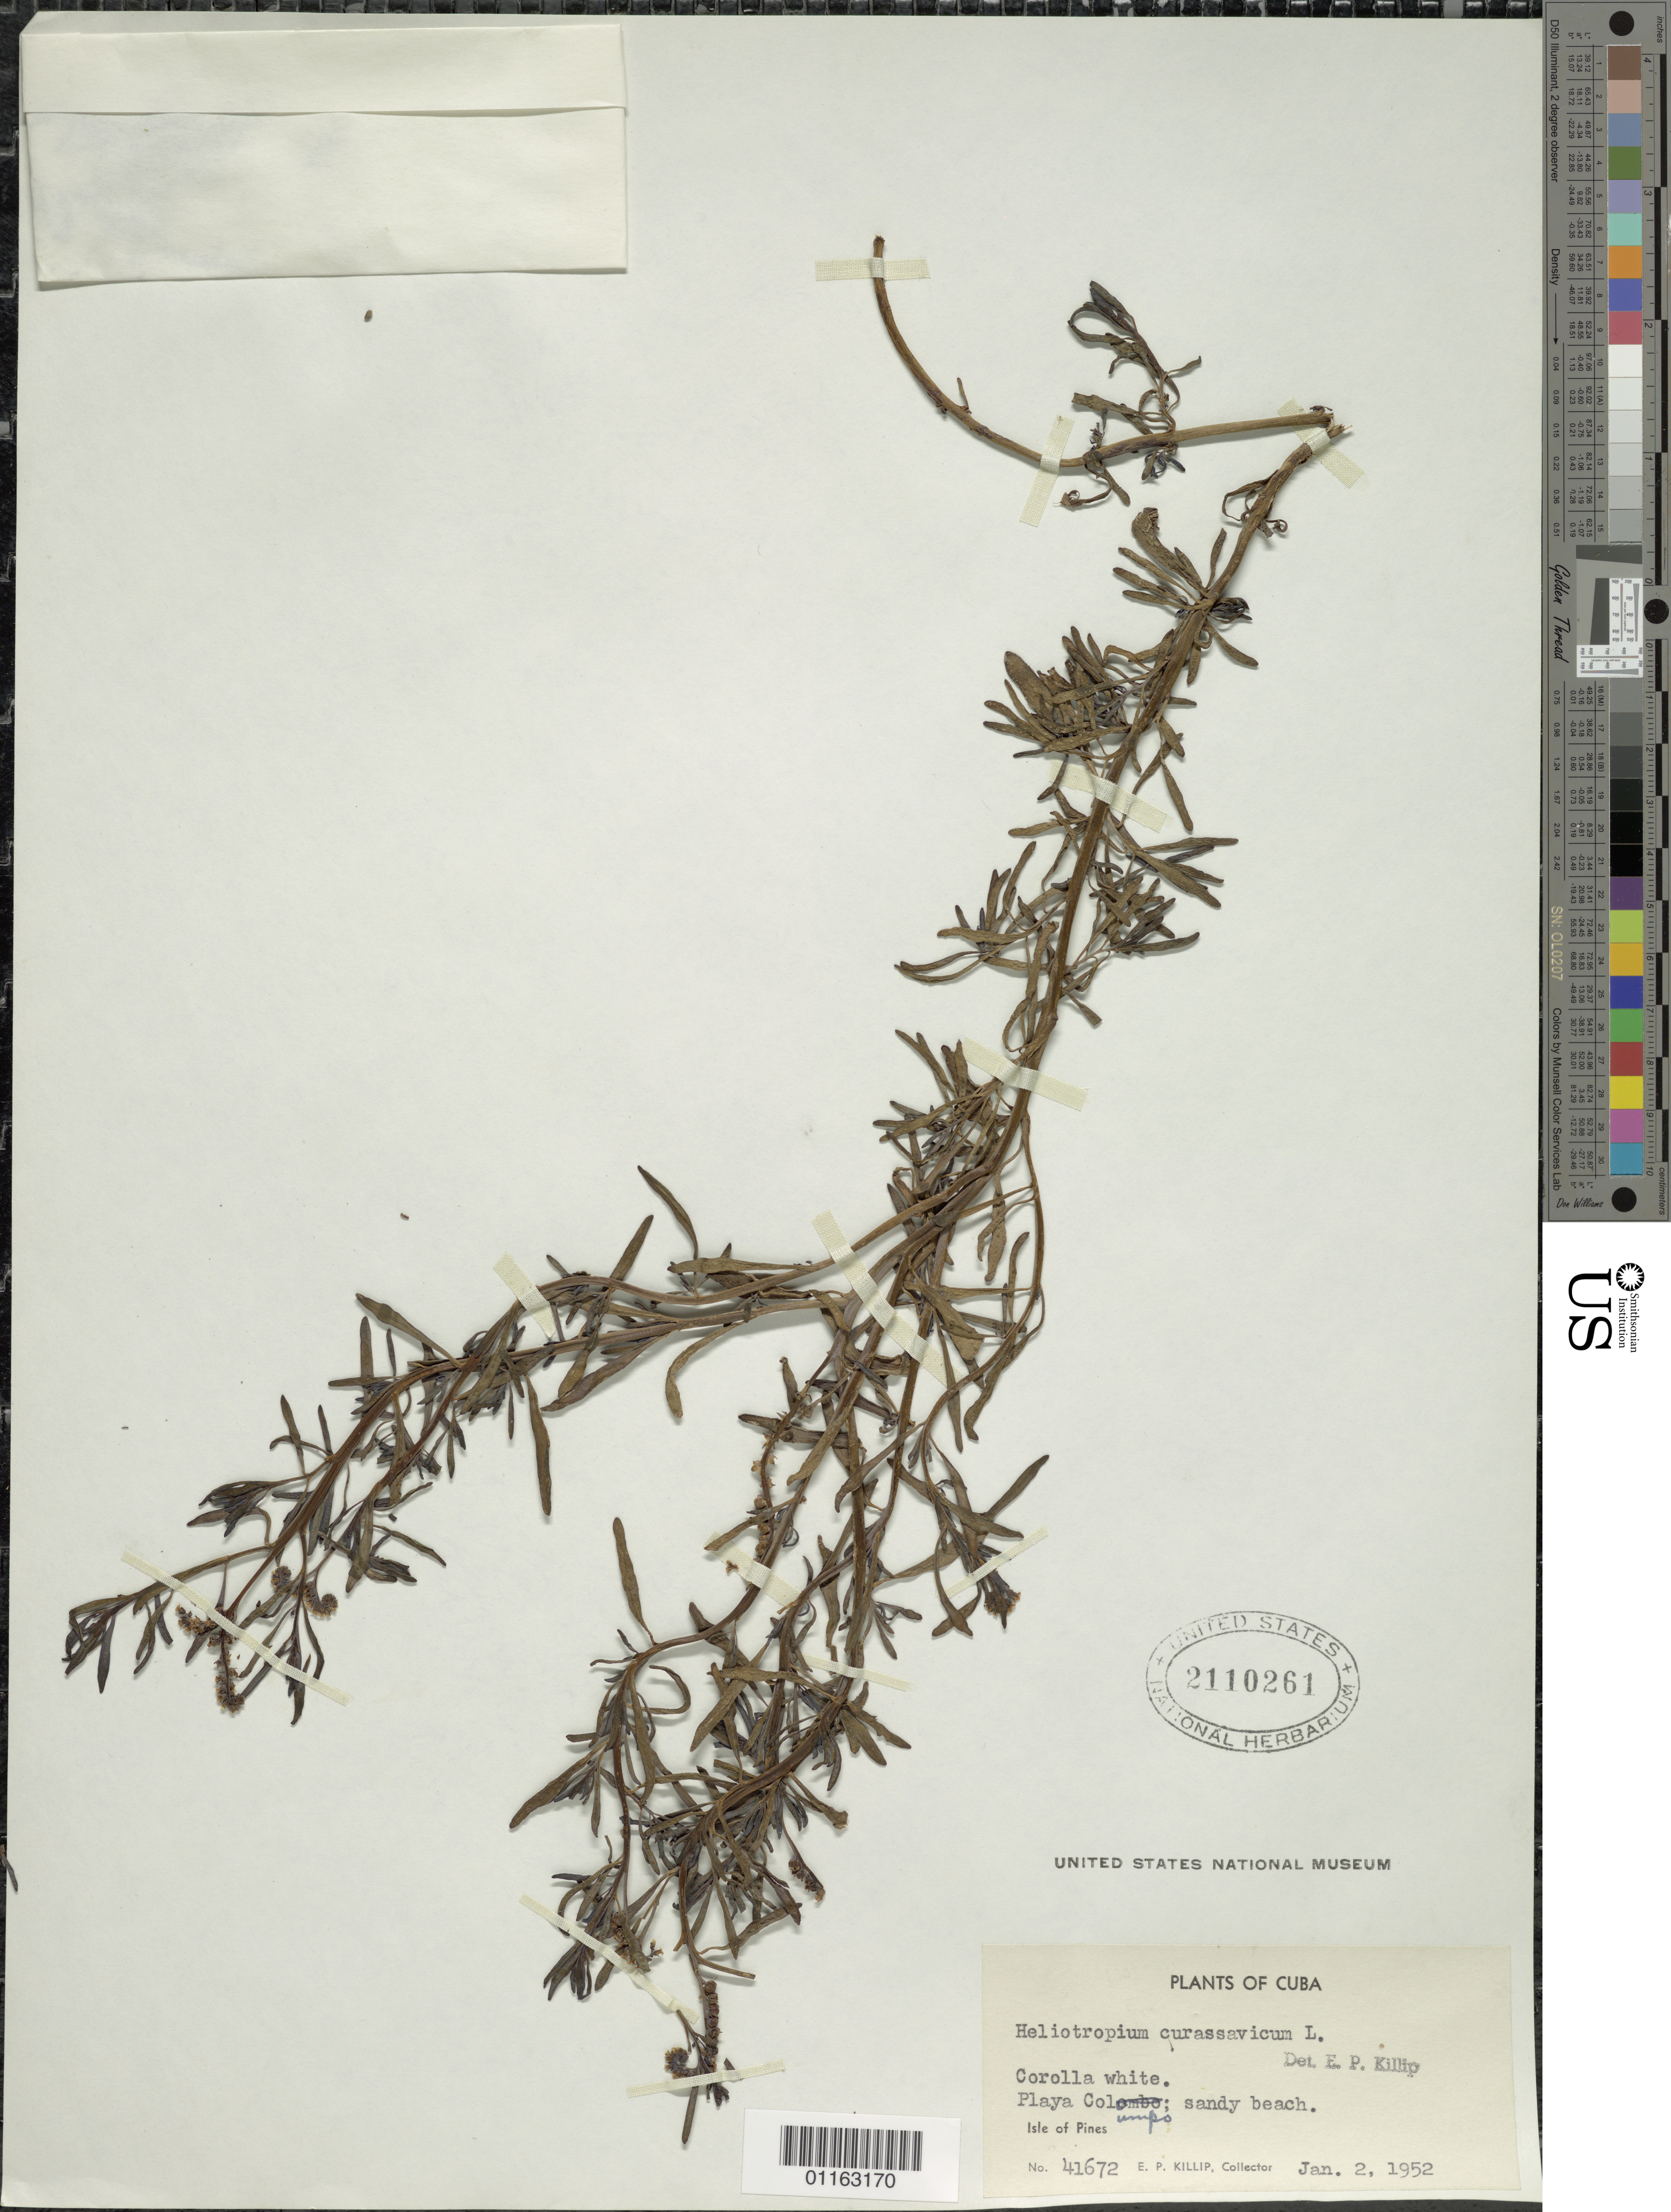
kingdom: Plantae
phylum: Tracheophyta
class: Magnoliopsida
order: Boraginales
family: Heliotropiaceae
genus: Heliotropium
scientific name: Heliotropium curassavicum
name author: L.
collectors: E. P. Killip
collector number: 41672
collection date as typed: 02 Jan 1952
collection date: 1952-01-02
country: Cuba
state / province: Isla de la Juventud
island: Isla de la Juventud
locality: Playa Columpo; sandy beach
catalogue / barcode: US 2110261